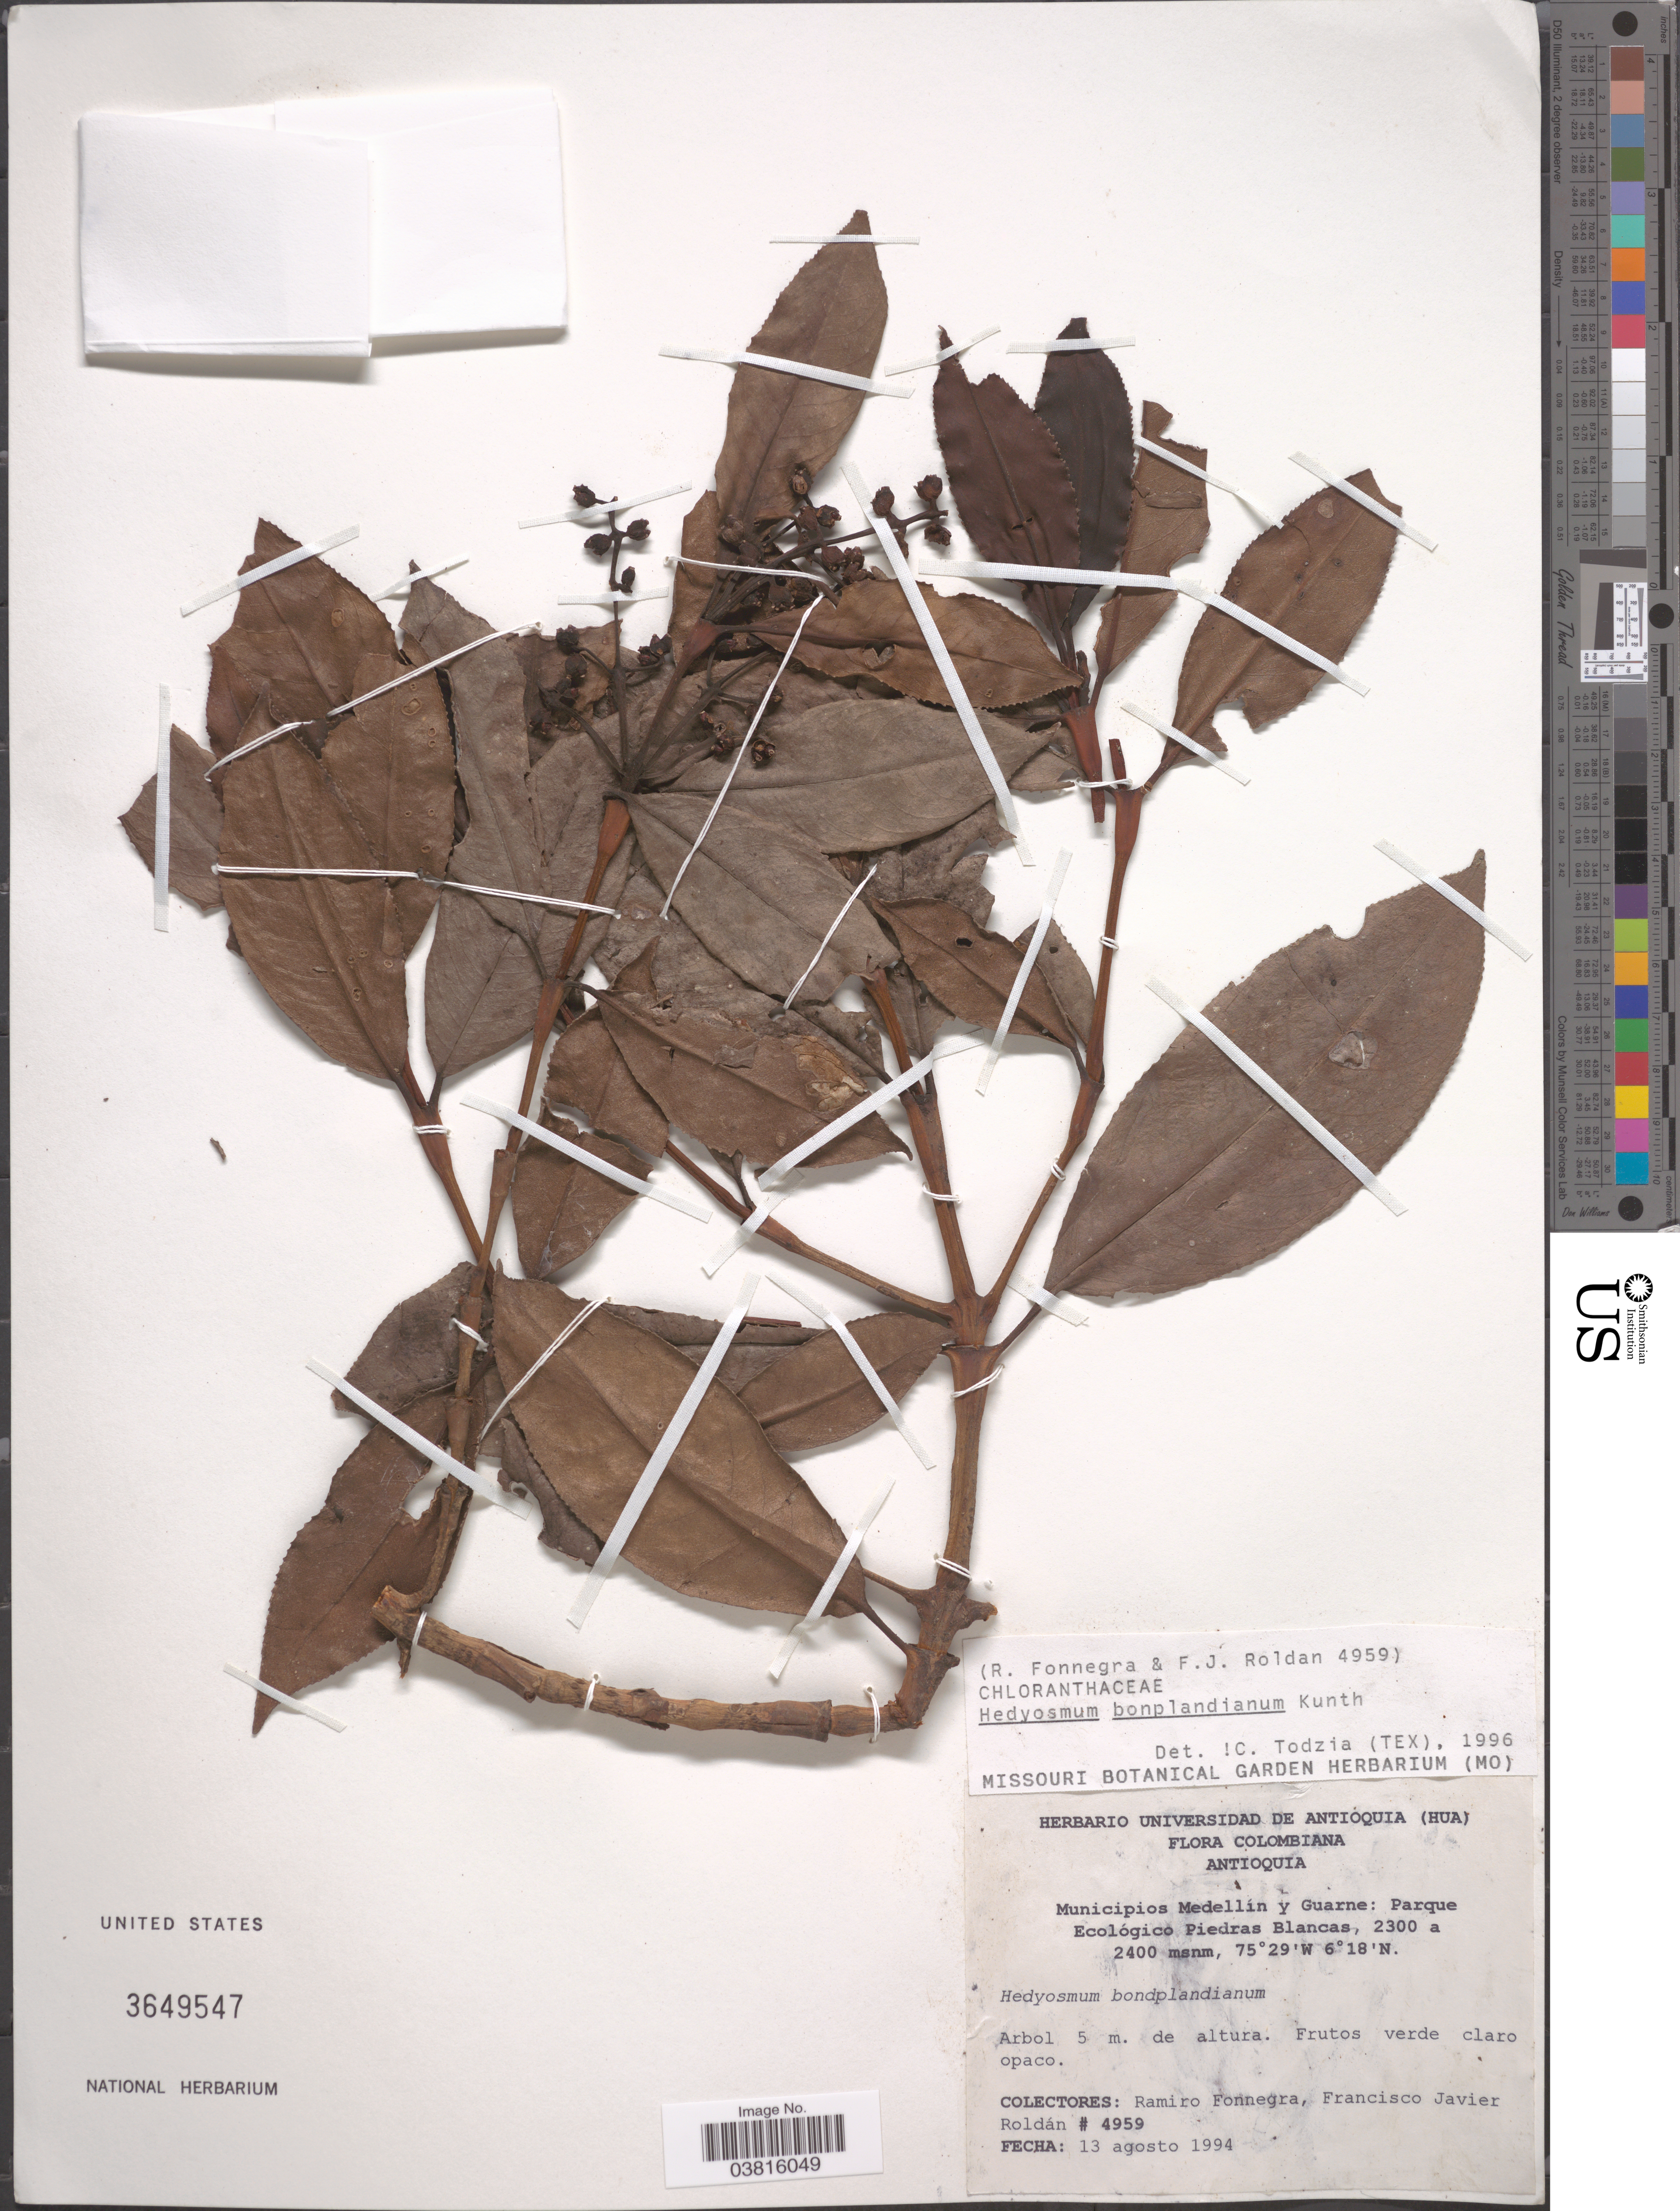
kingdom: Plantae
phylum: Tracheophyta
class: Magnoliopsida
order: Chloranthales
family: Chloranthaceae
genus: Hedyosmum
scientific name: Hedyosmum bonplandianum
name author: Kunth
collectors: R. Fonnegra & F. J. Roldán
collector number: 4959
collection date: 1994-08-13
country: Colombia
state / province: Antioquia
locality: Municipios Medellín y Guane: Parque Ecológico Piedras Blancas.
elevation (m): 2300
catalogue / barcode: US 3649547